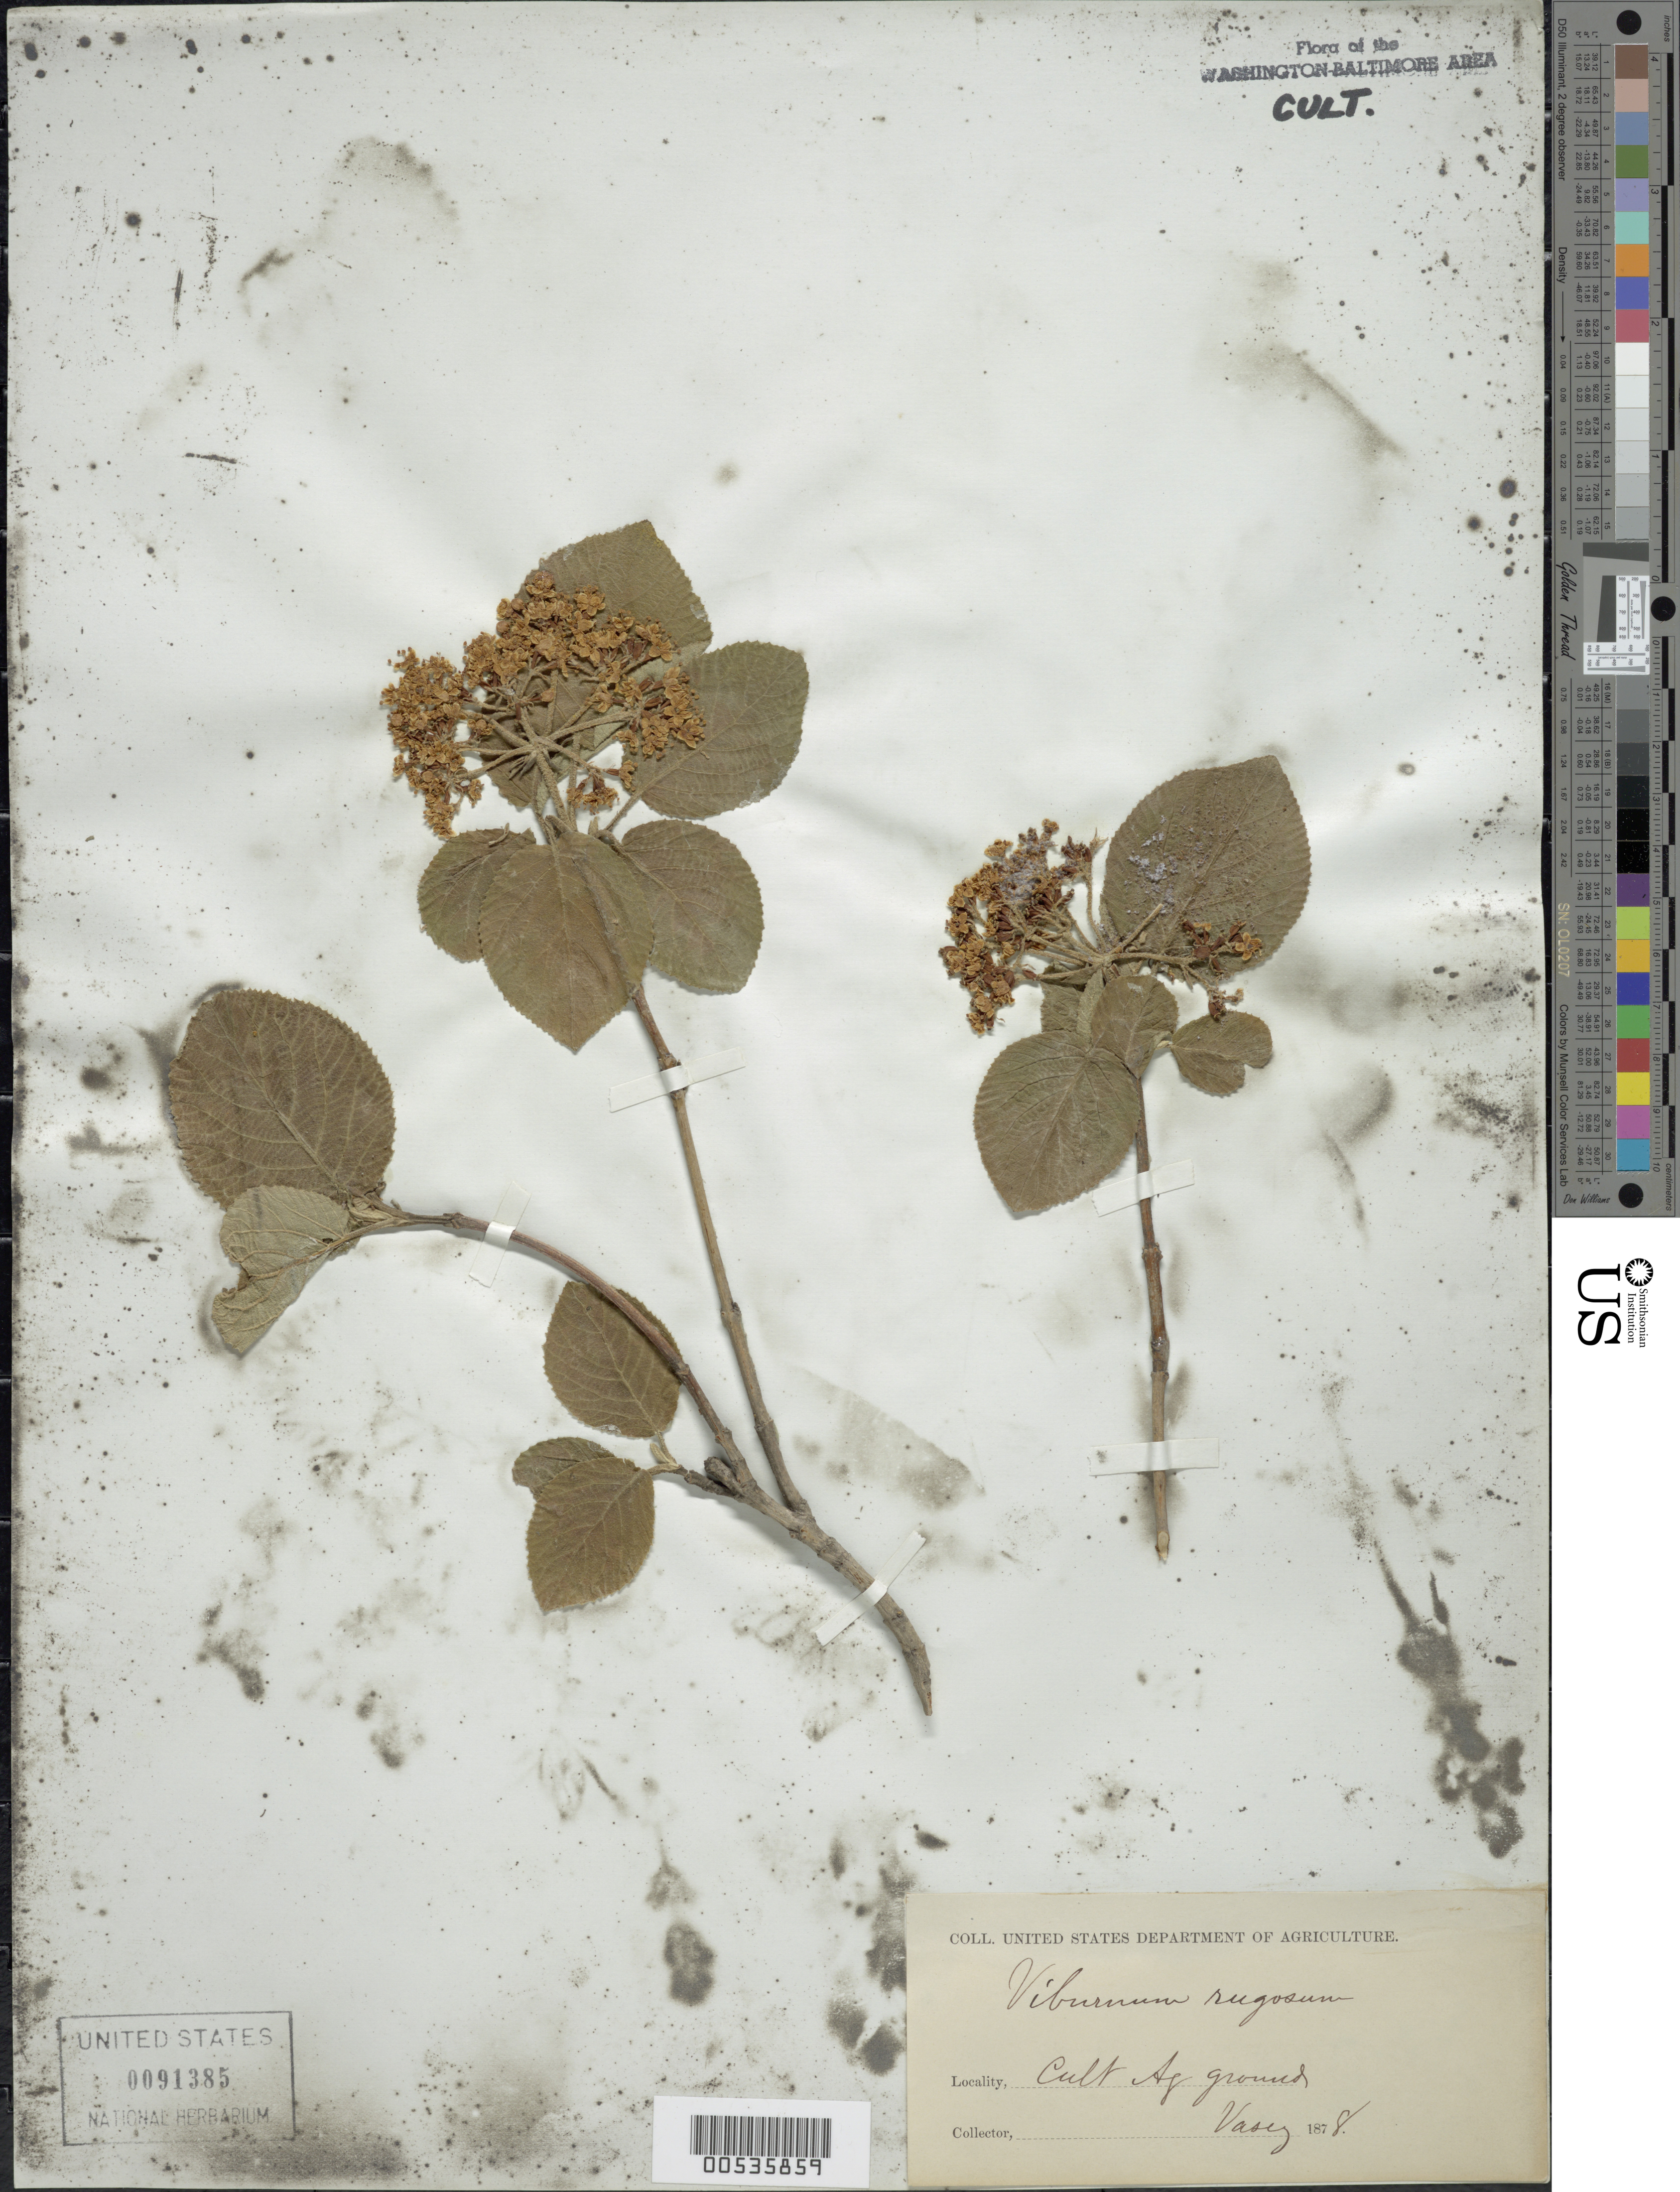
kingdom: Plantae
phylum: Tracheophyta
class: Magnoliopsida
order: Dipsacales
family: Viburnaceae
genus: Viburnum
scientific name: Viburnum rugosum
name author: Pers.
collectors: G. Vasey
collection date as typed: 1878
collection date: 1878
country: United States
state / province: District of Columbia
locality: Department of Agriculture, Washington, D.C.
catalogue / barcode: US 91385